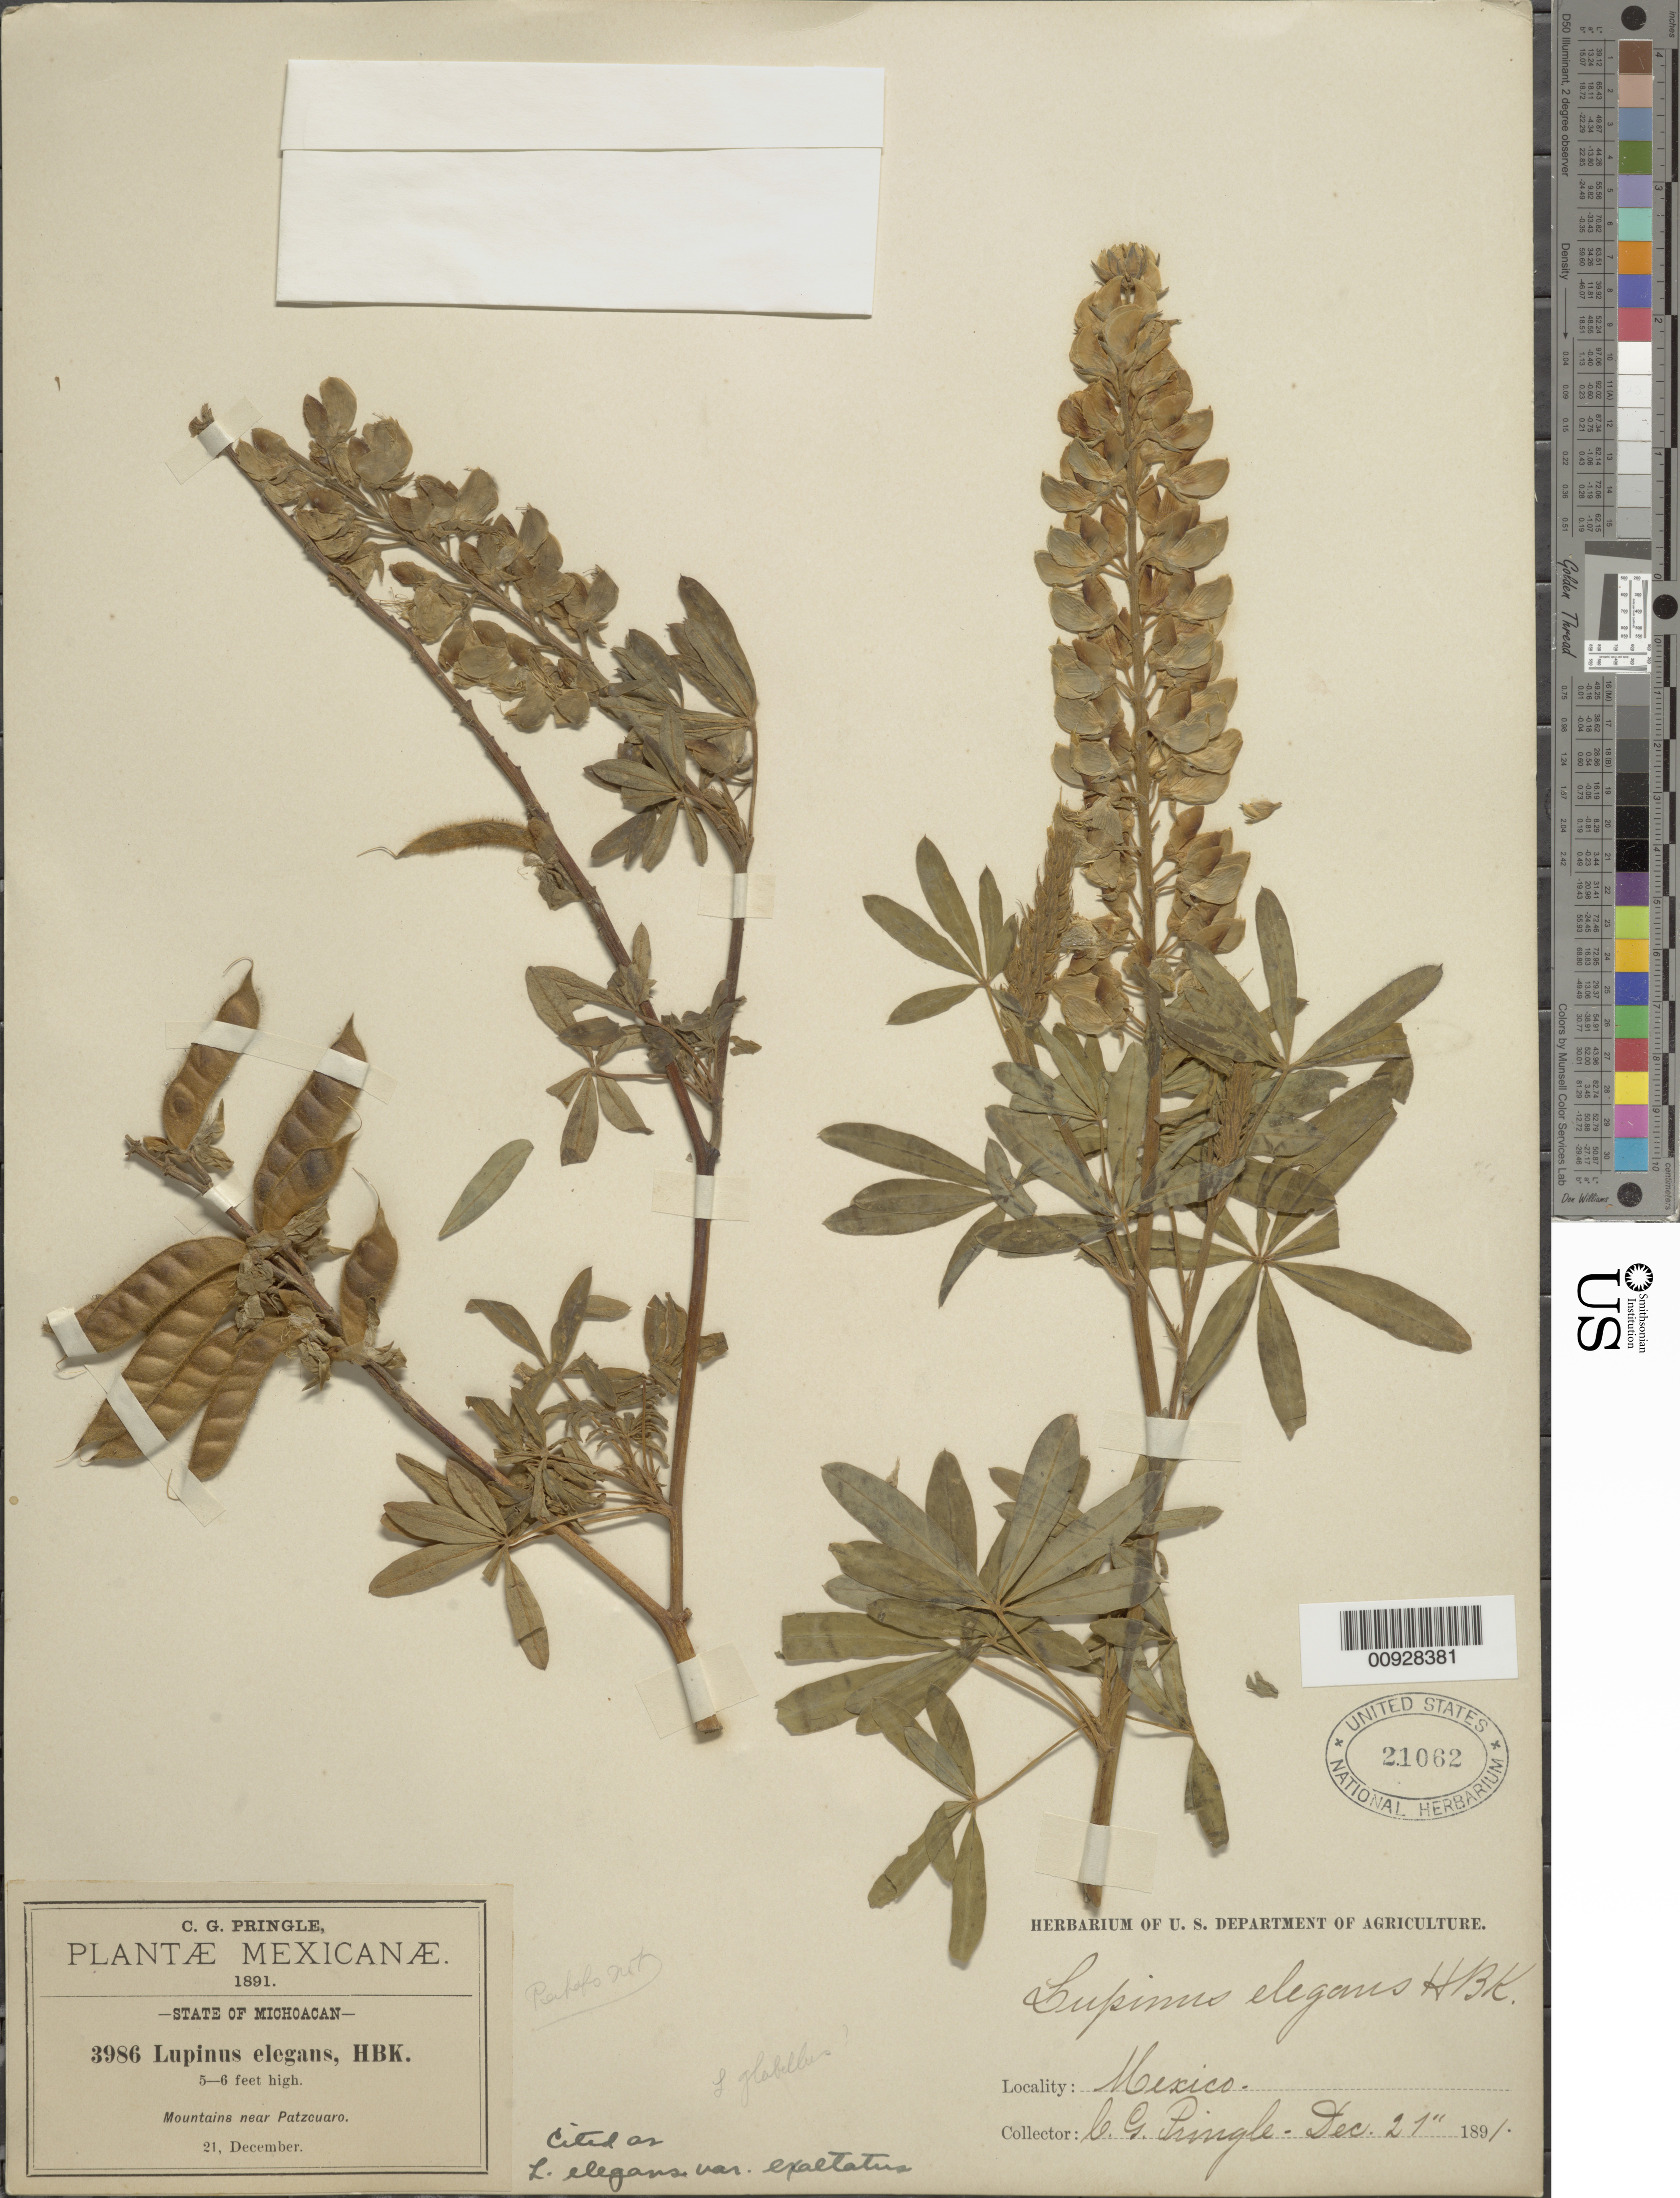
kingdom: Plantae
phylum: Tracheophyta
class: Magnoliopsida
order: Fabales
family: Fabaceae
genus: Lupinus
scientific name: Lupinus elegans var. exaltatus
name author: (Zucc.) C.P. Sm.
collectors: C. G. Pringle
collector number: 3986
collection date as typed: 21 Dec 1891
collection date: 1891-12-21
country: Mexico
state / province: Michoacán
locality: Near Patzcuaro, State of Michoacán.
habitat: Mountains.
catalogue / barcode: US 21062